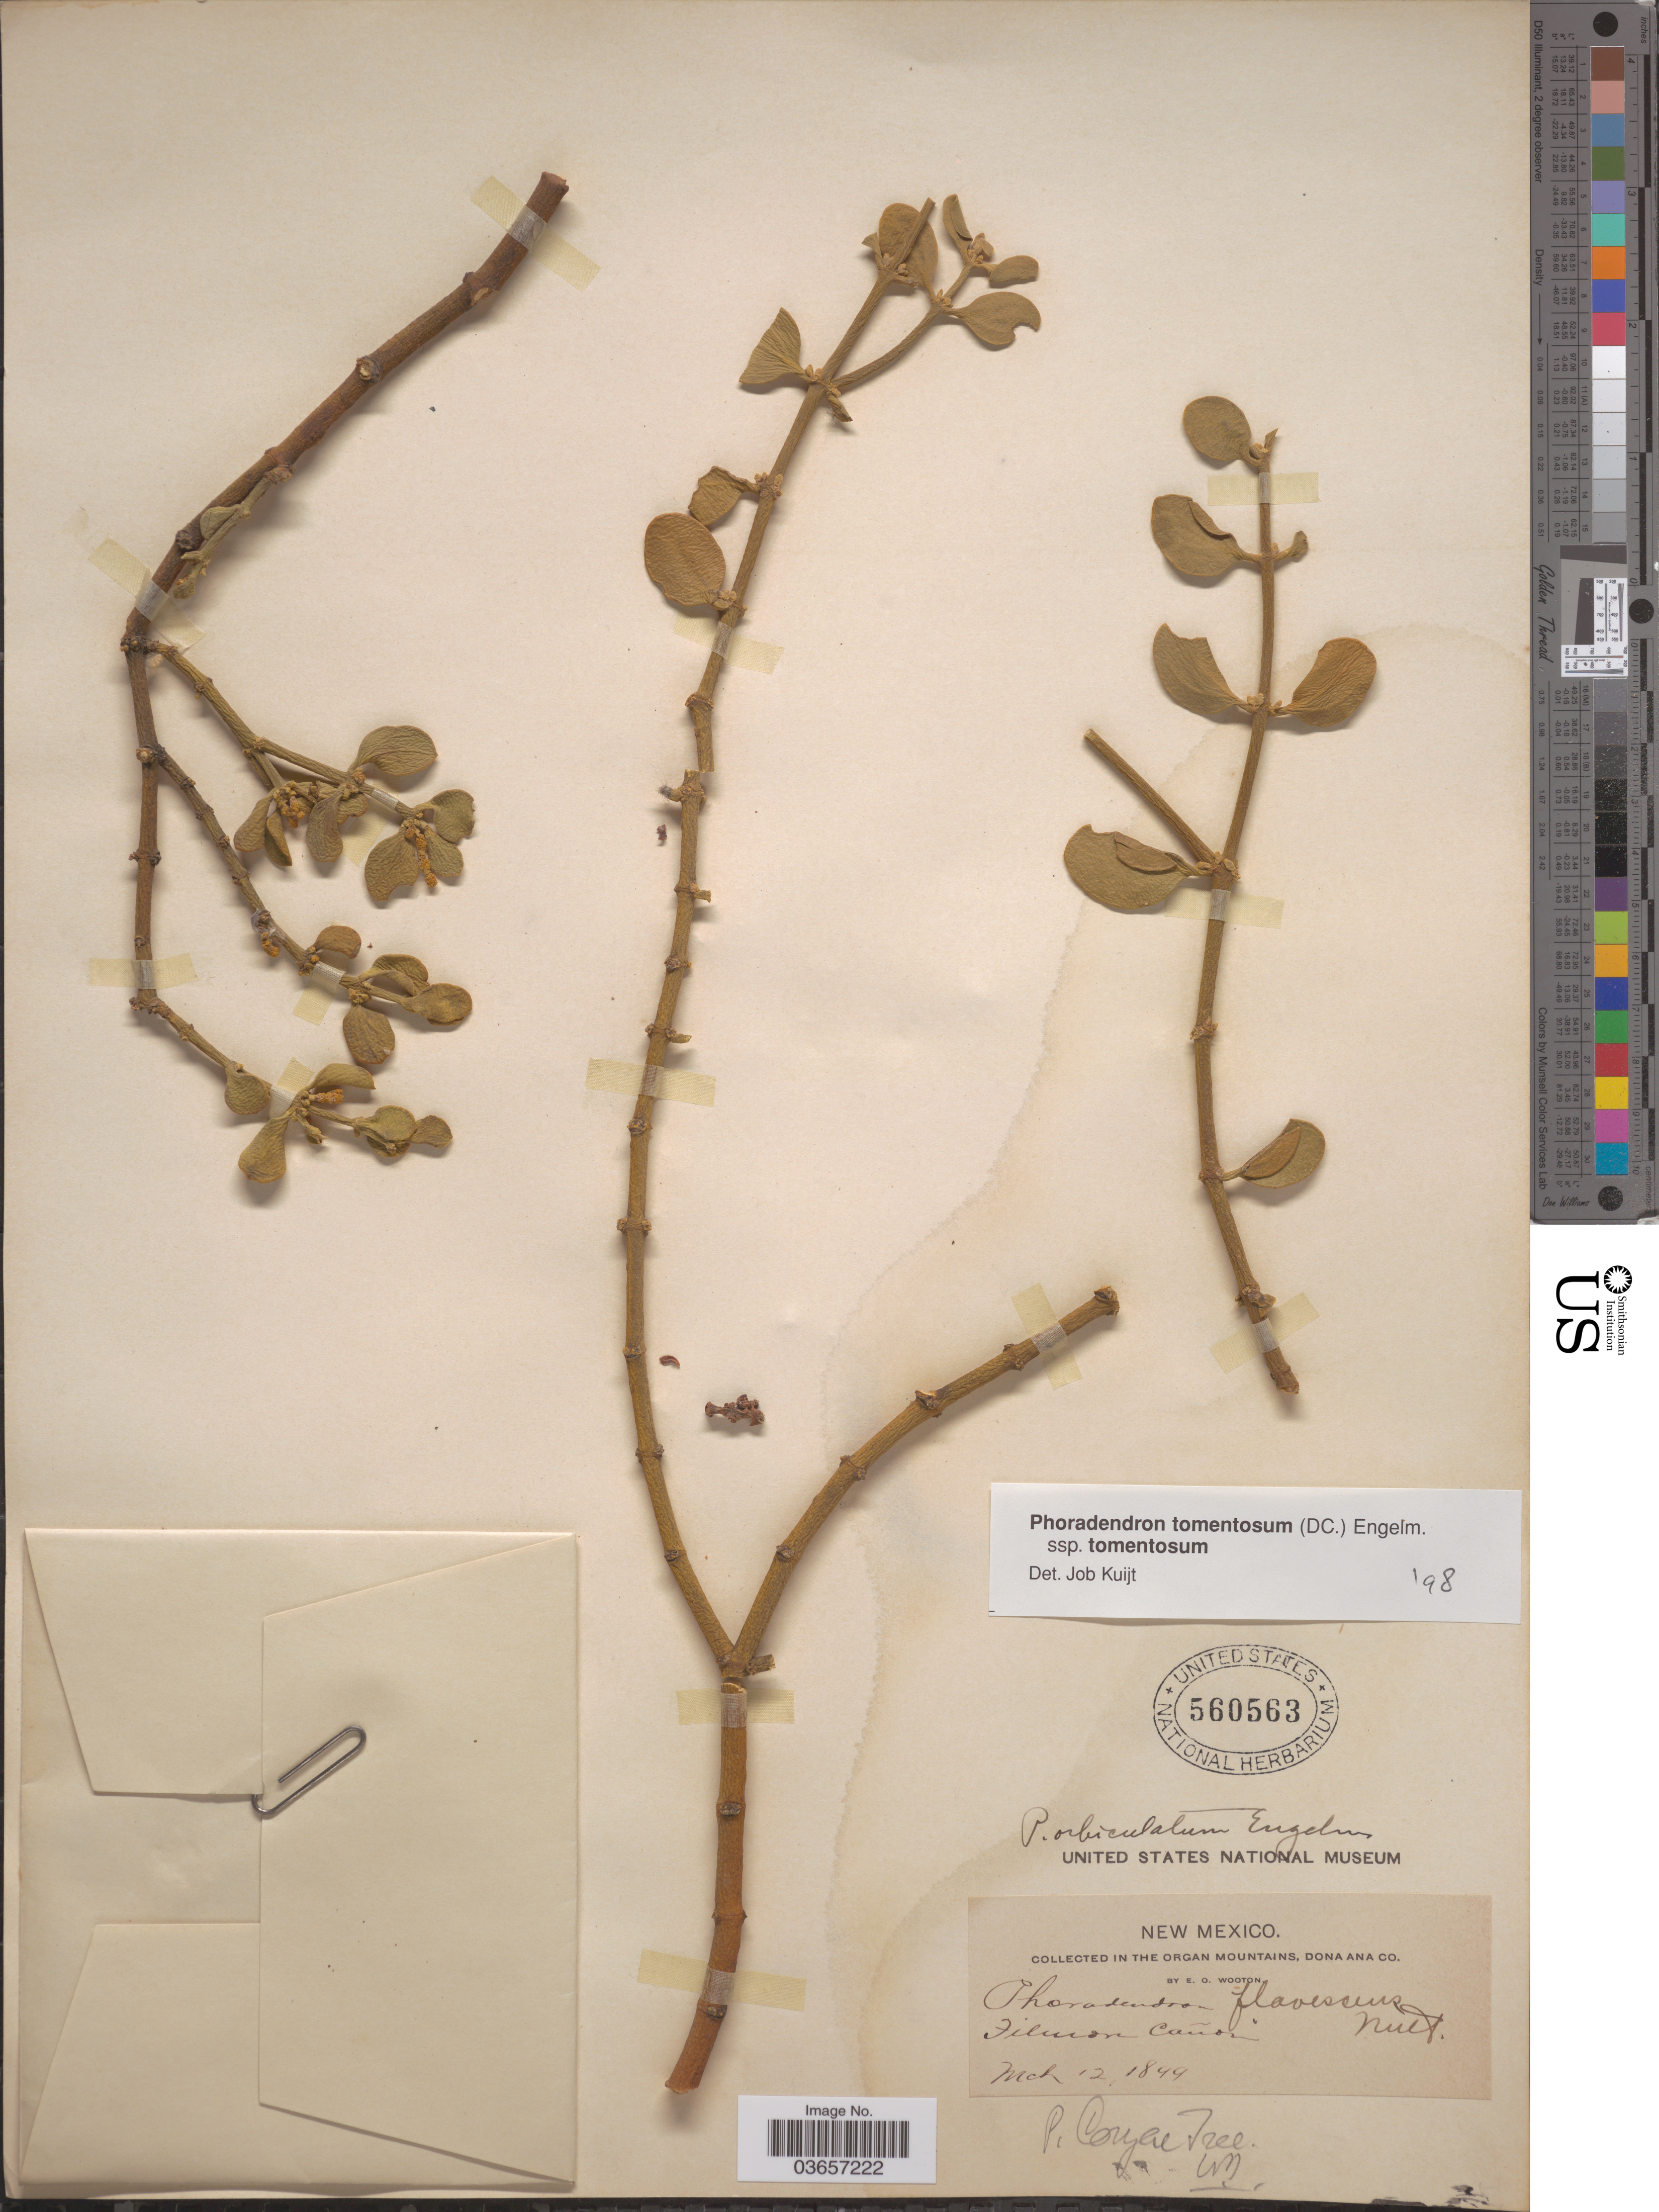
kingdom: Plantae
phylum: Tracheophyta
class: Magnoliopsida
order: Santalales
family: Viscaceae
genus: Phoradendron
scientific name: Phoradendron tomentosum subsp. tomentosum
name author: DC.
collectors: E. O. Wooton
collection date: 1899-03-12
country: United States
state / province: New Mexico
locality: The Organ Mountains, Dona Ana Co. Filmore Cañon.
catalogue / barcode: US 560563